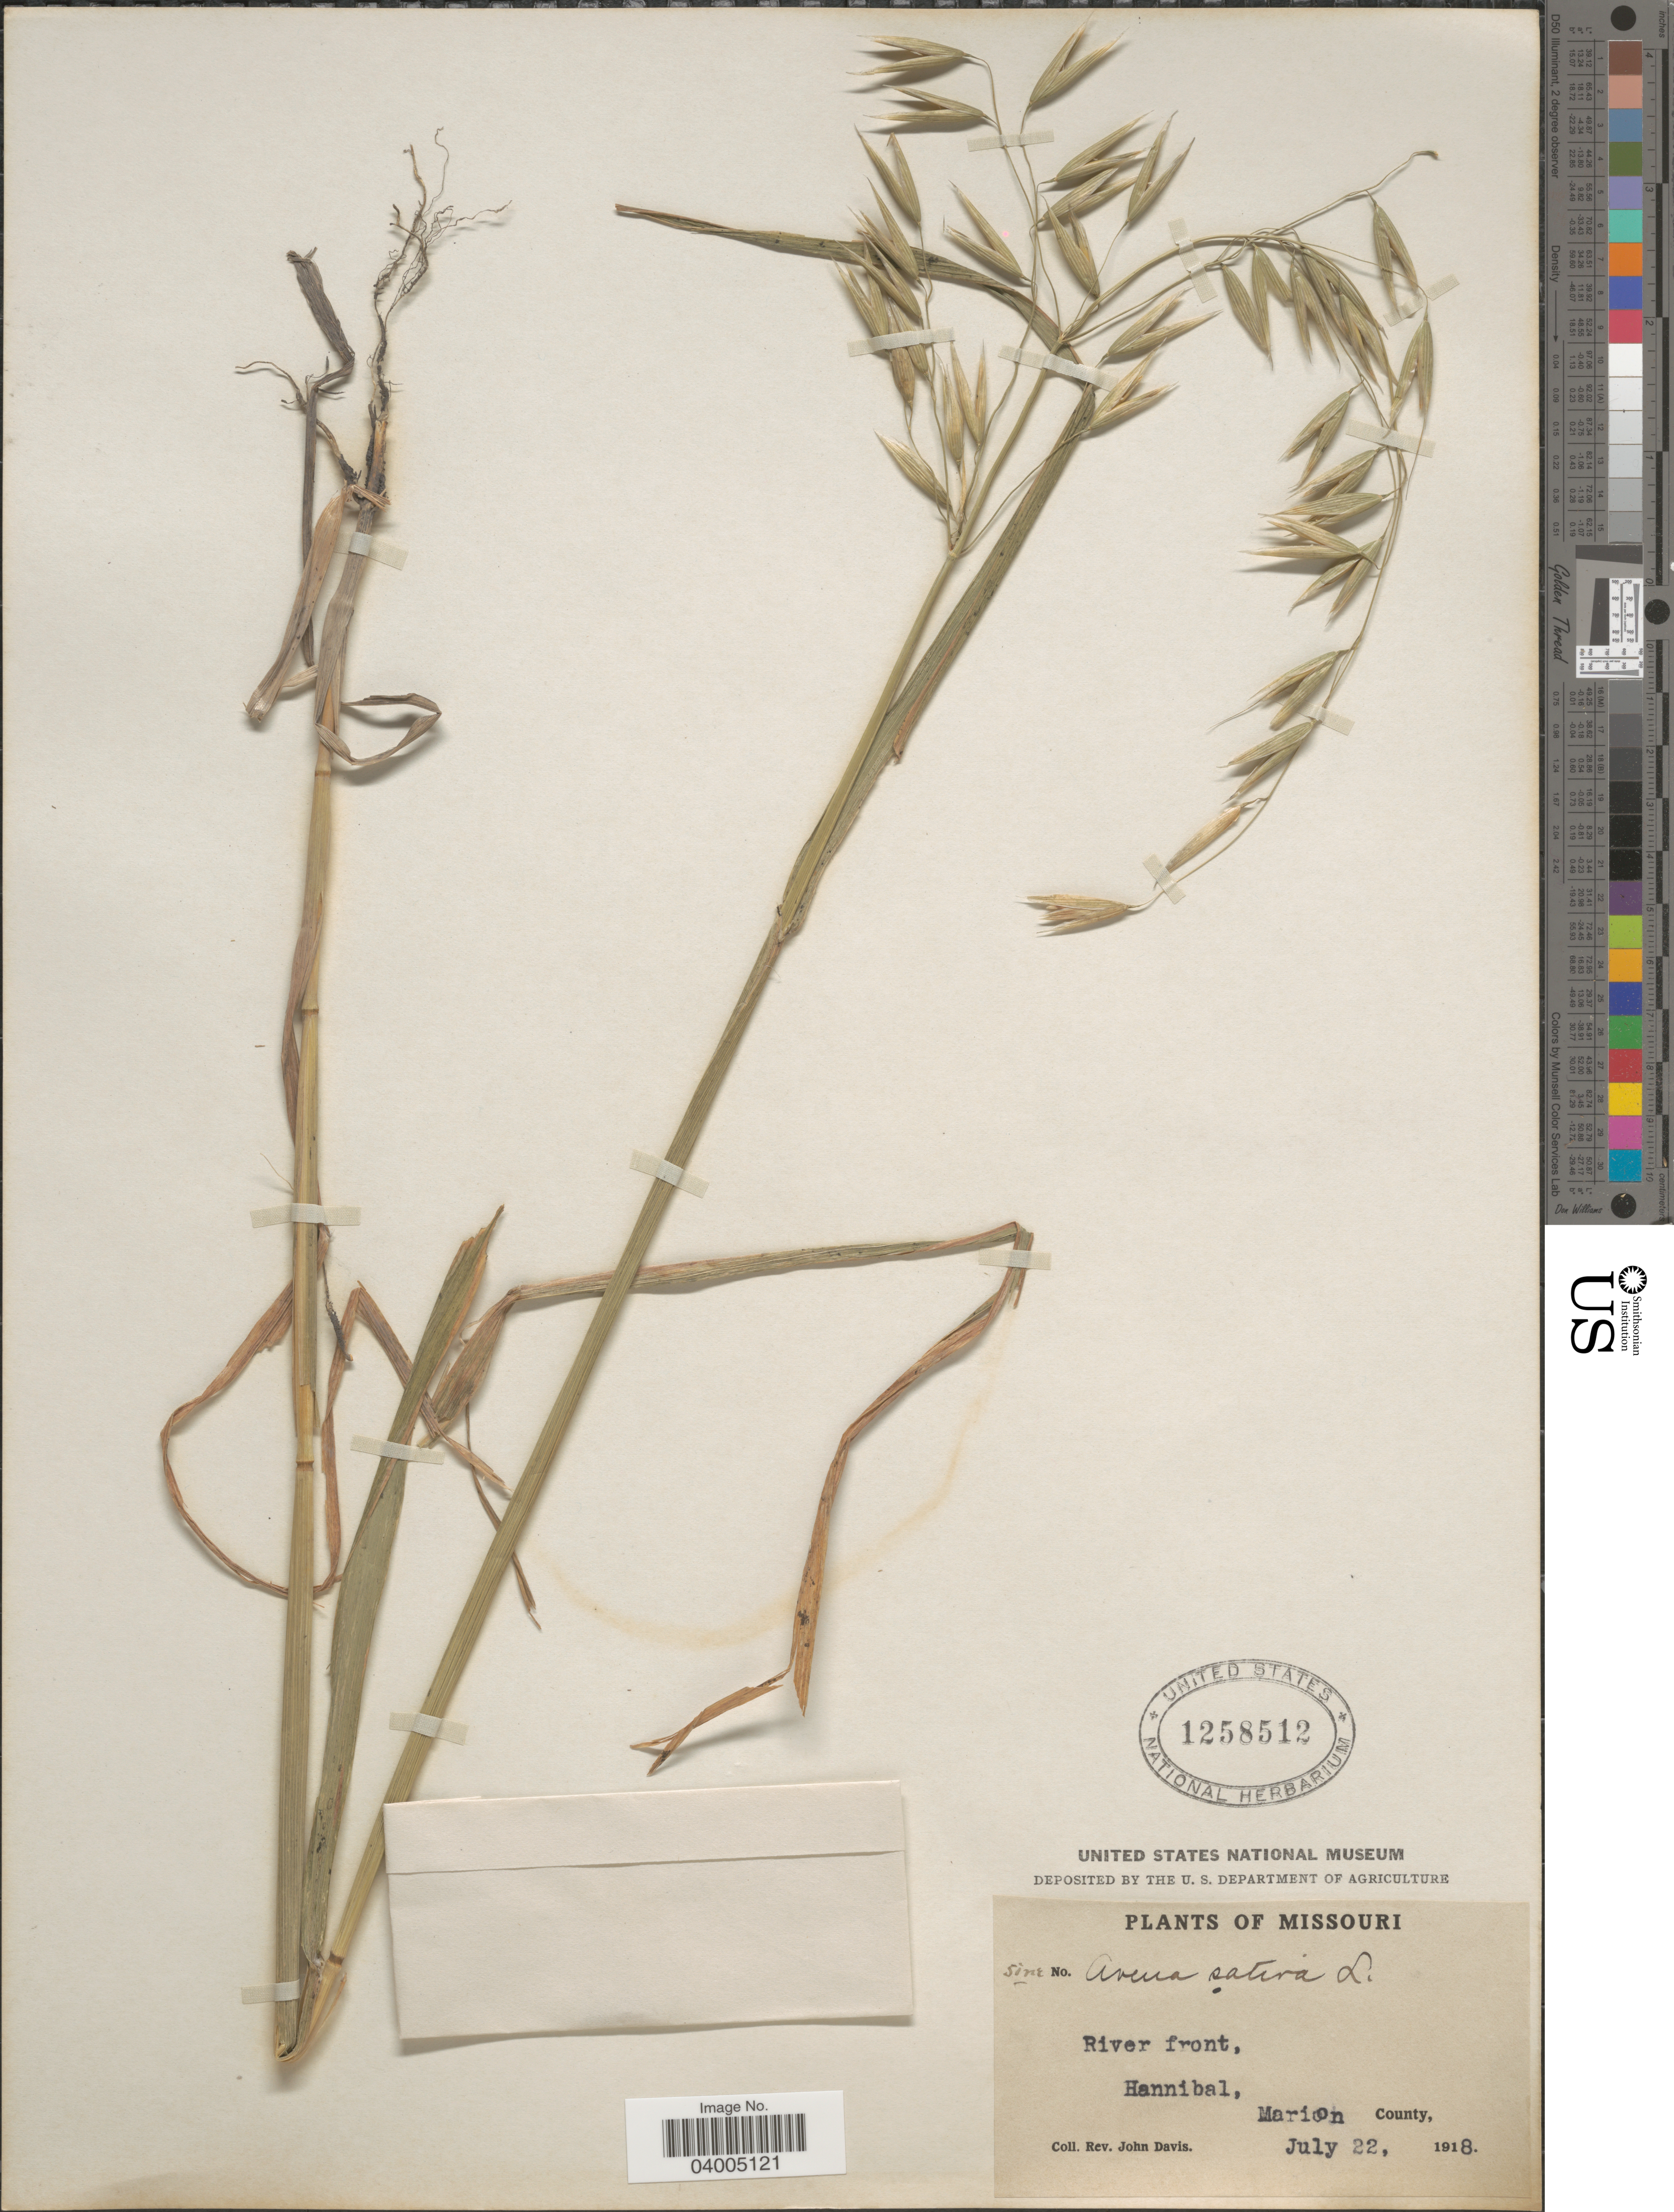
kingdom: Plantae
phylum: Tracheophyta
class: Liliopsida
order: Poales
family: Poaceae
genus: Avena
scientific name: Avena sativa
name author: L.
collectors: J. Davis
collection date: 1918-07-22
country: United States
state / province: Missouri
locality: River front, Hannibal, Marion County.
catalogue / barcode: US 1258512